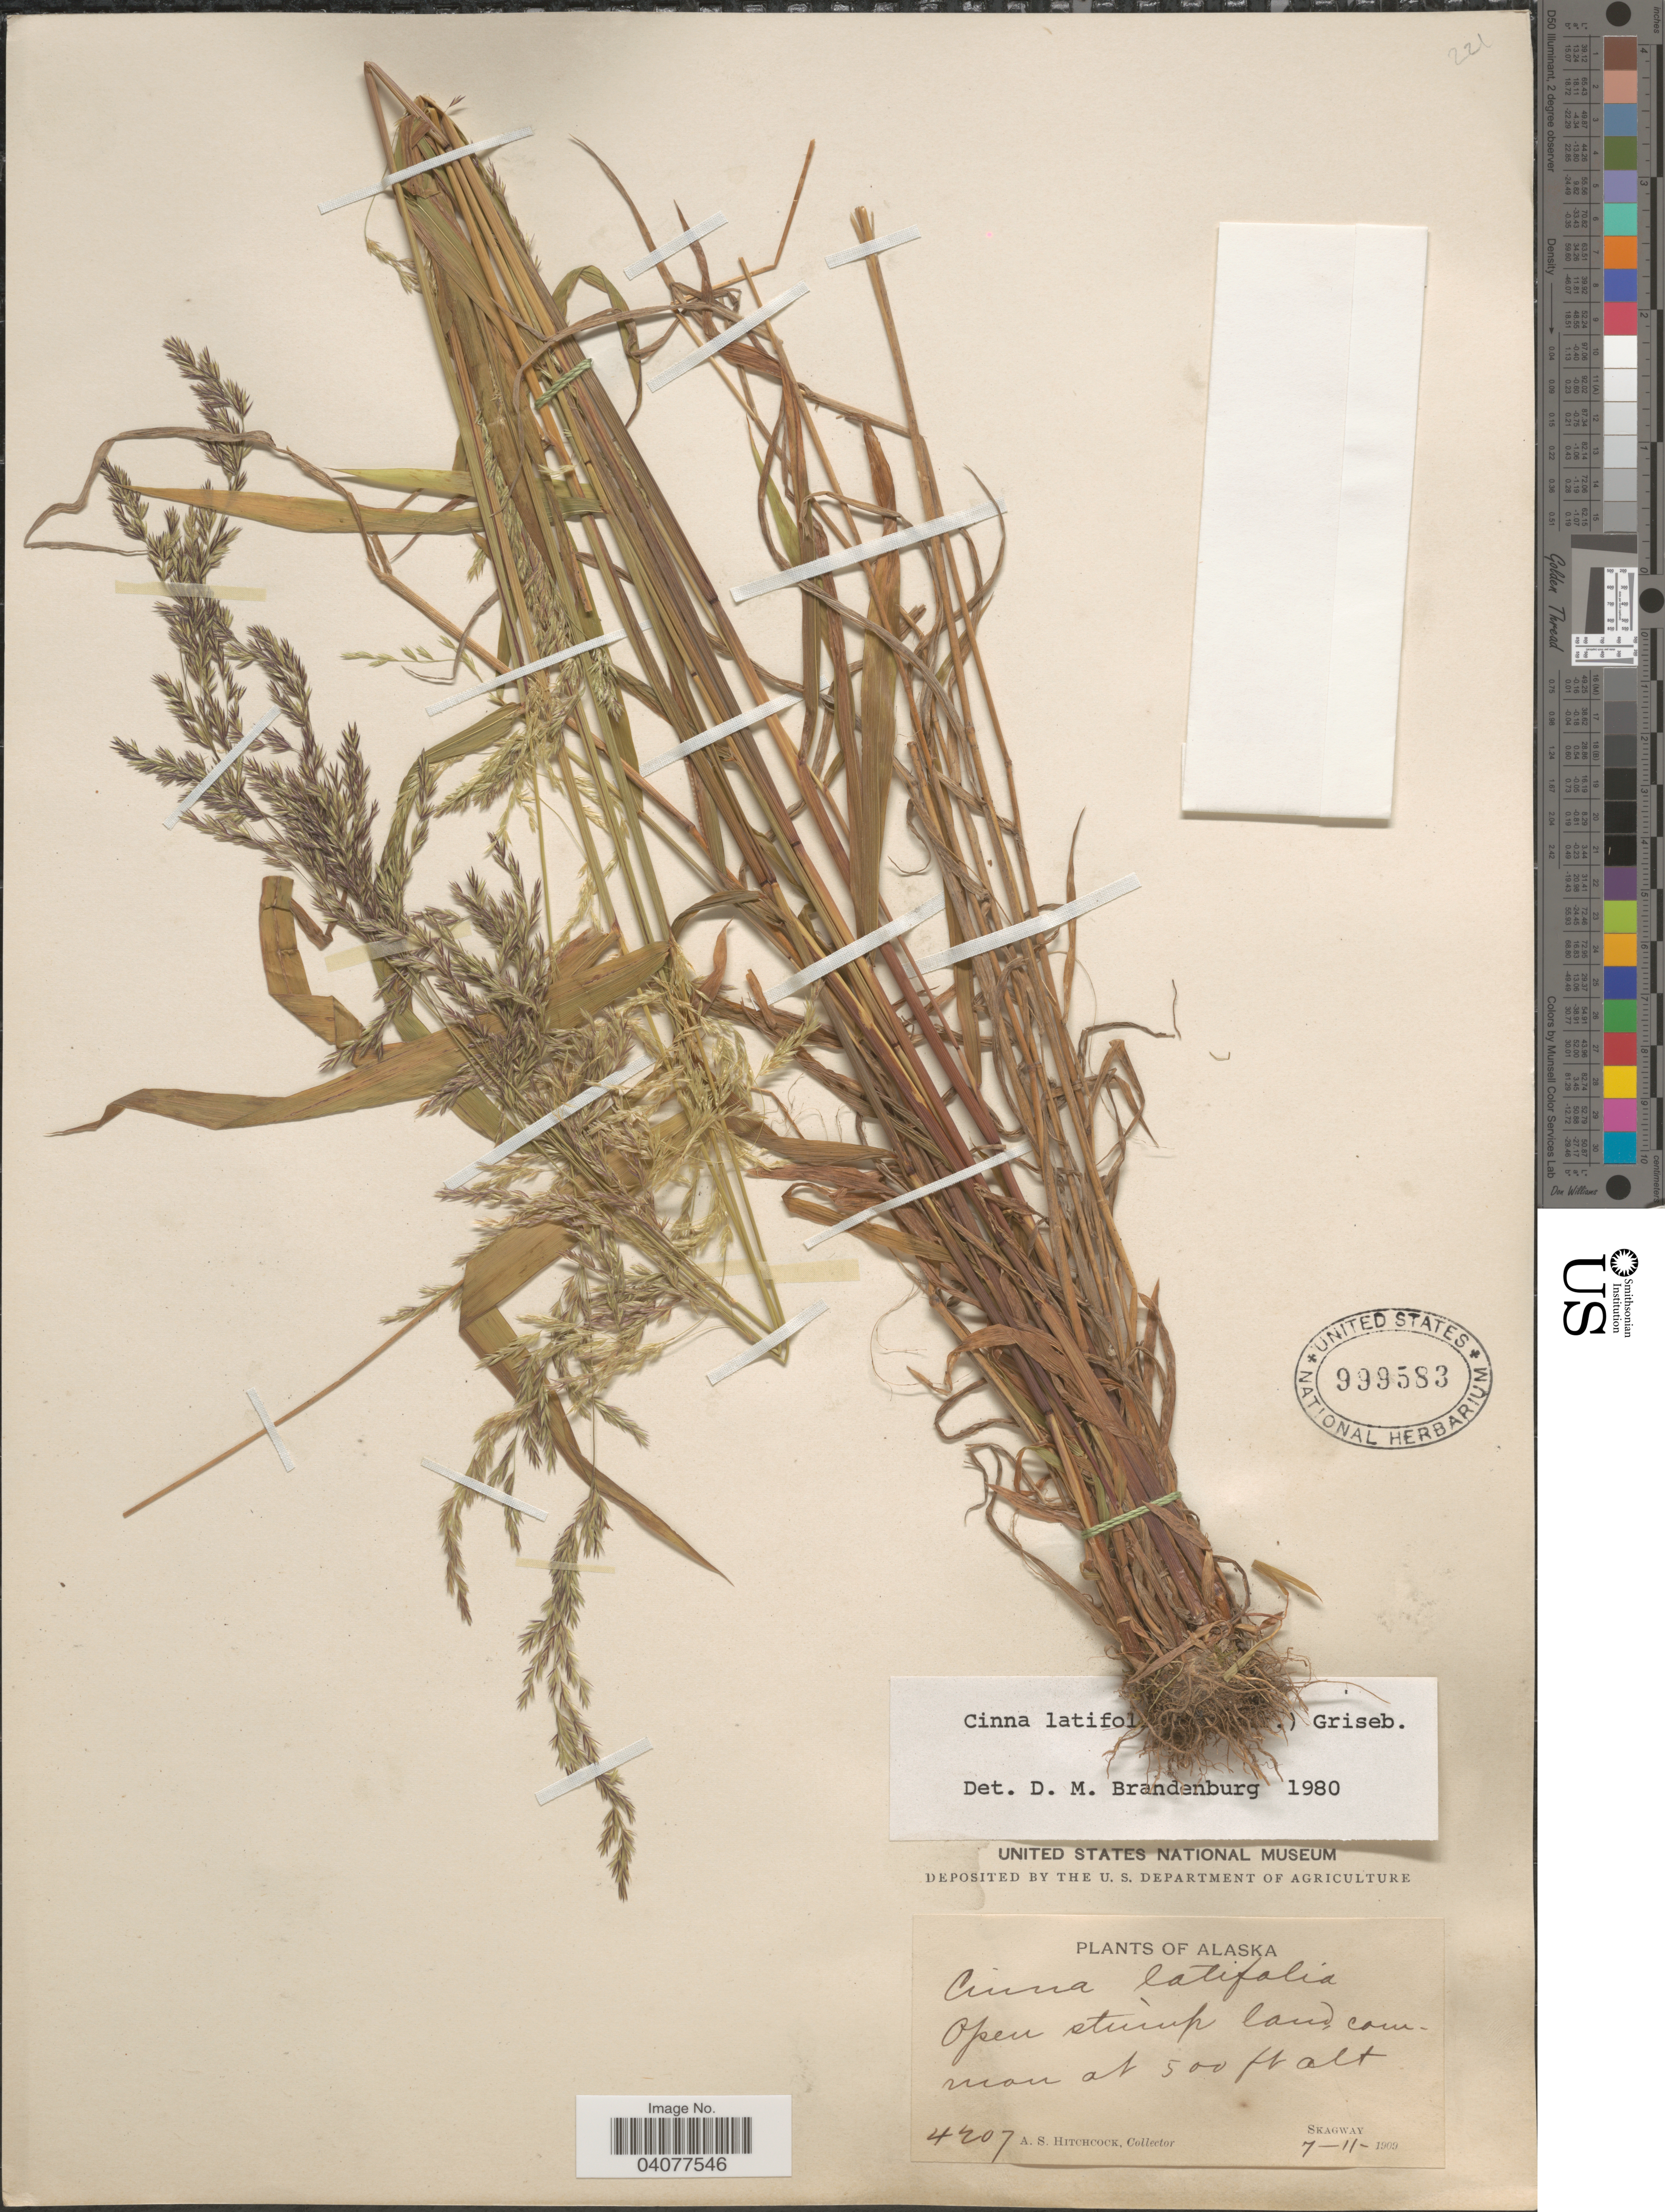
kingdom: Plantae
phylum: Tracheophyta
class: Liliopsida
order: Poales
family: Poaceae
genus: Cinna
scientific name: Cinna latifolia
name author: (Trevir. ex Goeppert) Griseb.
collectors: A. S. Hitchcock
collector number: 4207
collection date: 1909-07-11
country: United States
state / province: Alaska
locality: Open stump land.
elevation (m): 152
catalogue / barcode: US 999583